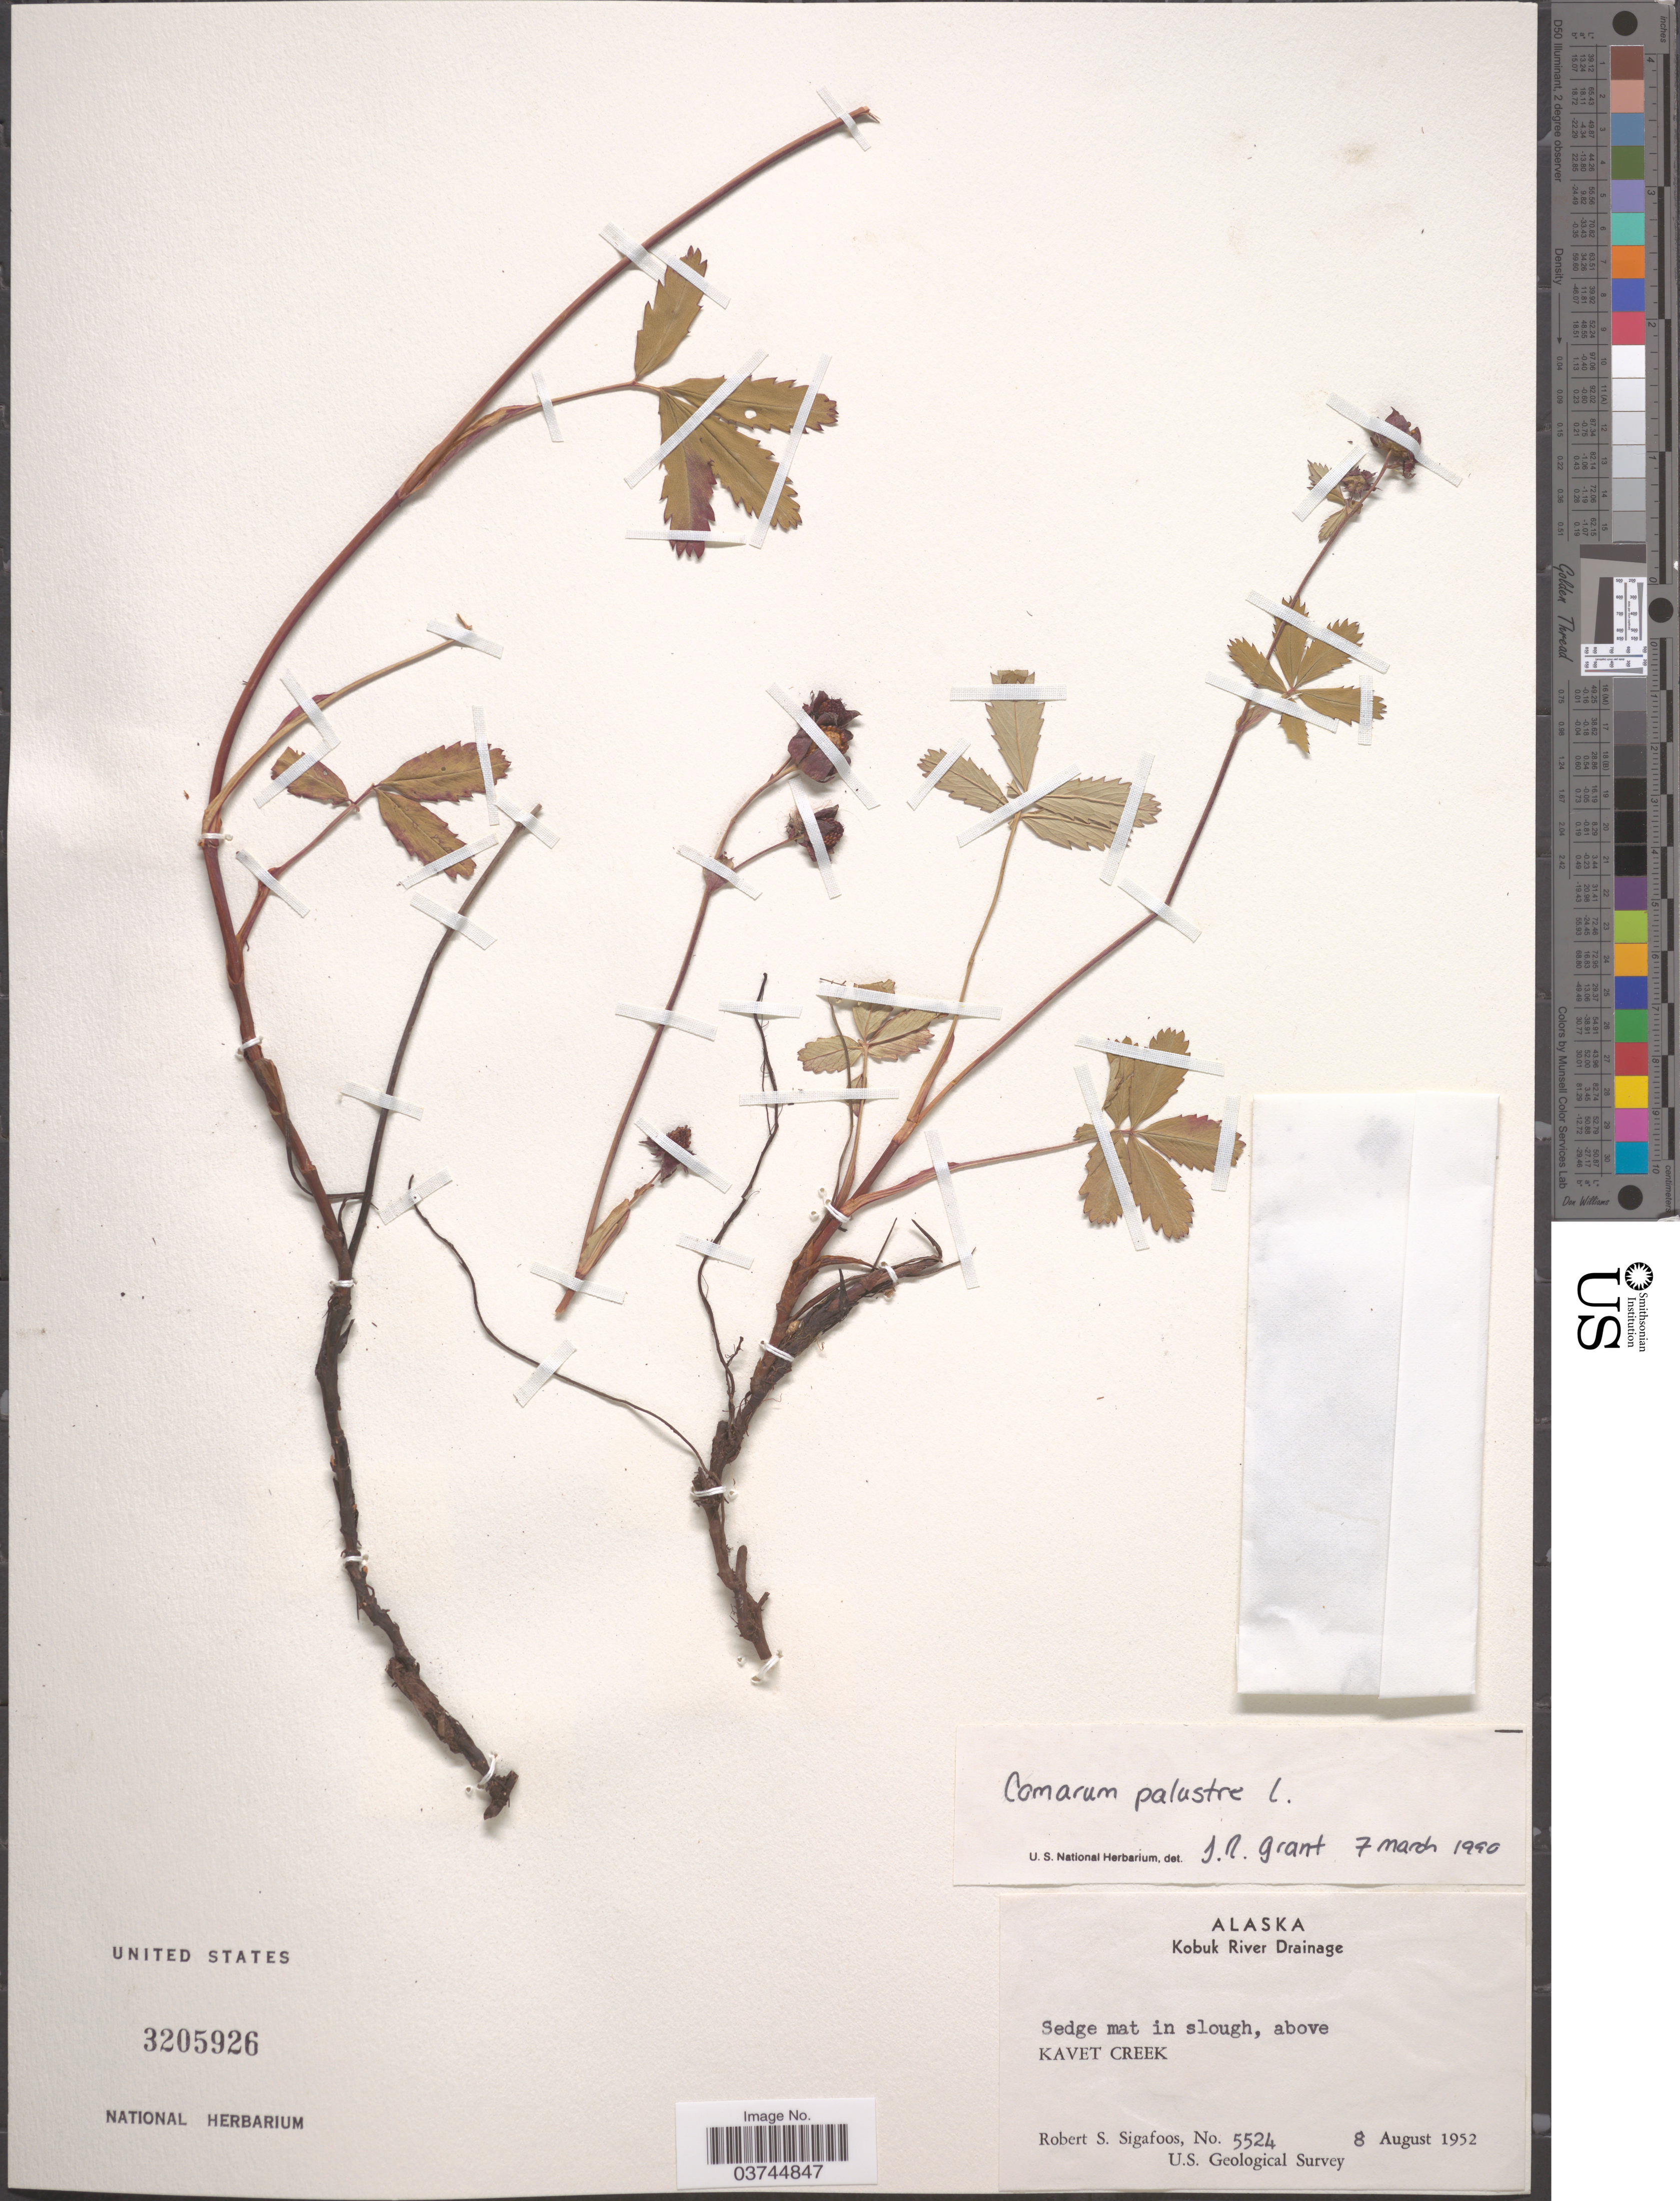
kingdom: Plantae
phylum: Tracheophyta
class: Magnoliopsida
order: Rosales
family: Rosaceae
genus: Comarum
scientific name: Comarum palustre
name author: L.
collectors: R. Sigafoos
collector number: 5524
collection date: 1952-08-08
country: United States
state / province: Alaska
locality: Kobuk River Drainage. Sedge mat in slough, above Kavet Creek.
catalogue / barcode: US 3205926